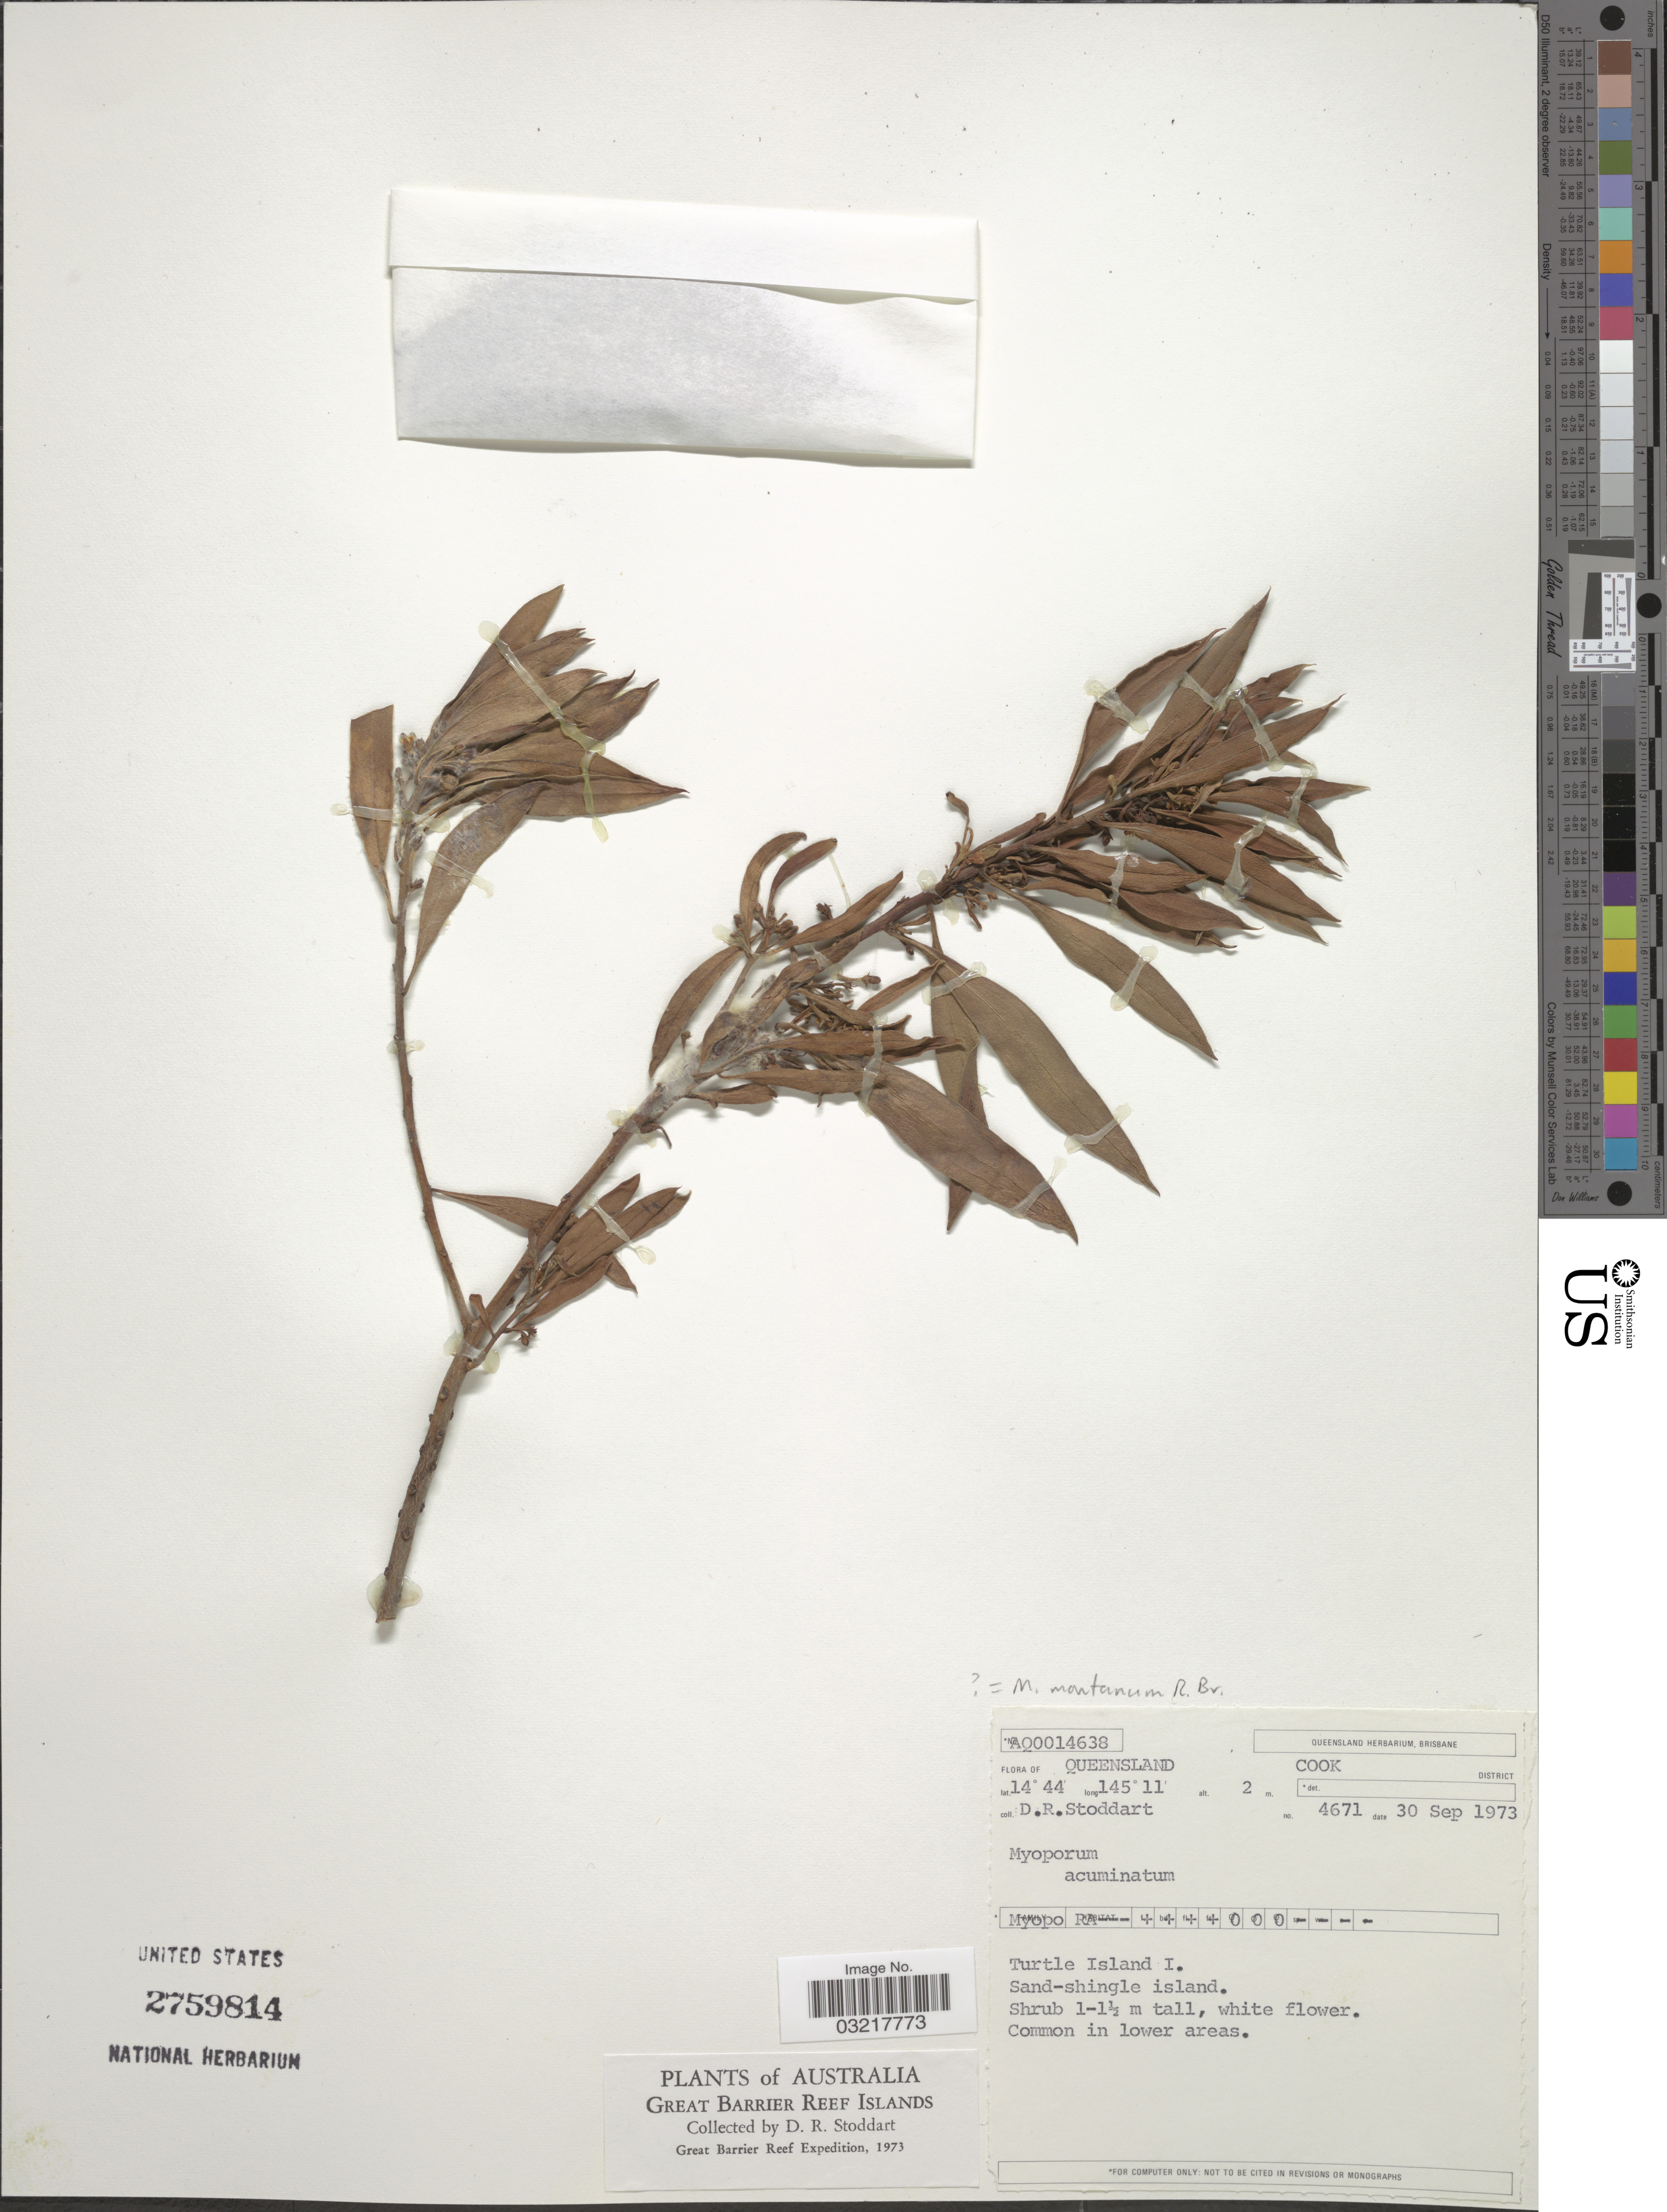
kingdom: Plantae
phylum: Tracheophyta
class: Magnoliopsida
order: Lamiales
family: Scrophulariaceae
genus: Myoporum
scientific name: Myoporum montanum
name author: R. Br.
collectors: D. R. Stoddart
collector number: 4671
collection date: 1973-09-30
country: Australia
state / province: Queensland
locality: Cook District. Turtle Island I.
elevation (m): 2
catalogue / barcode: US 2759814